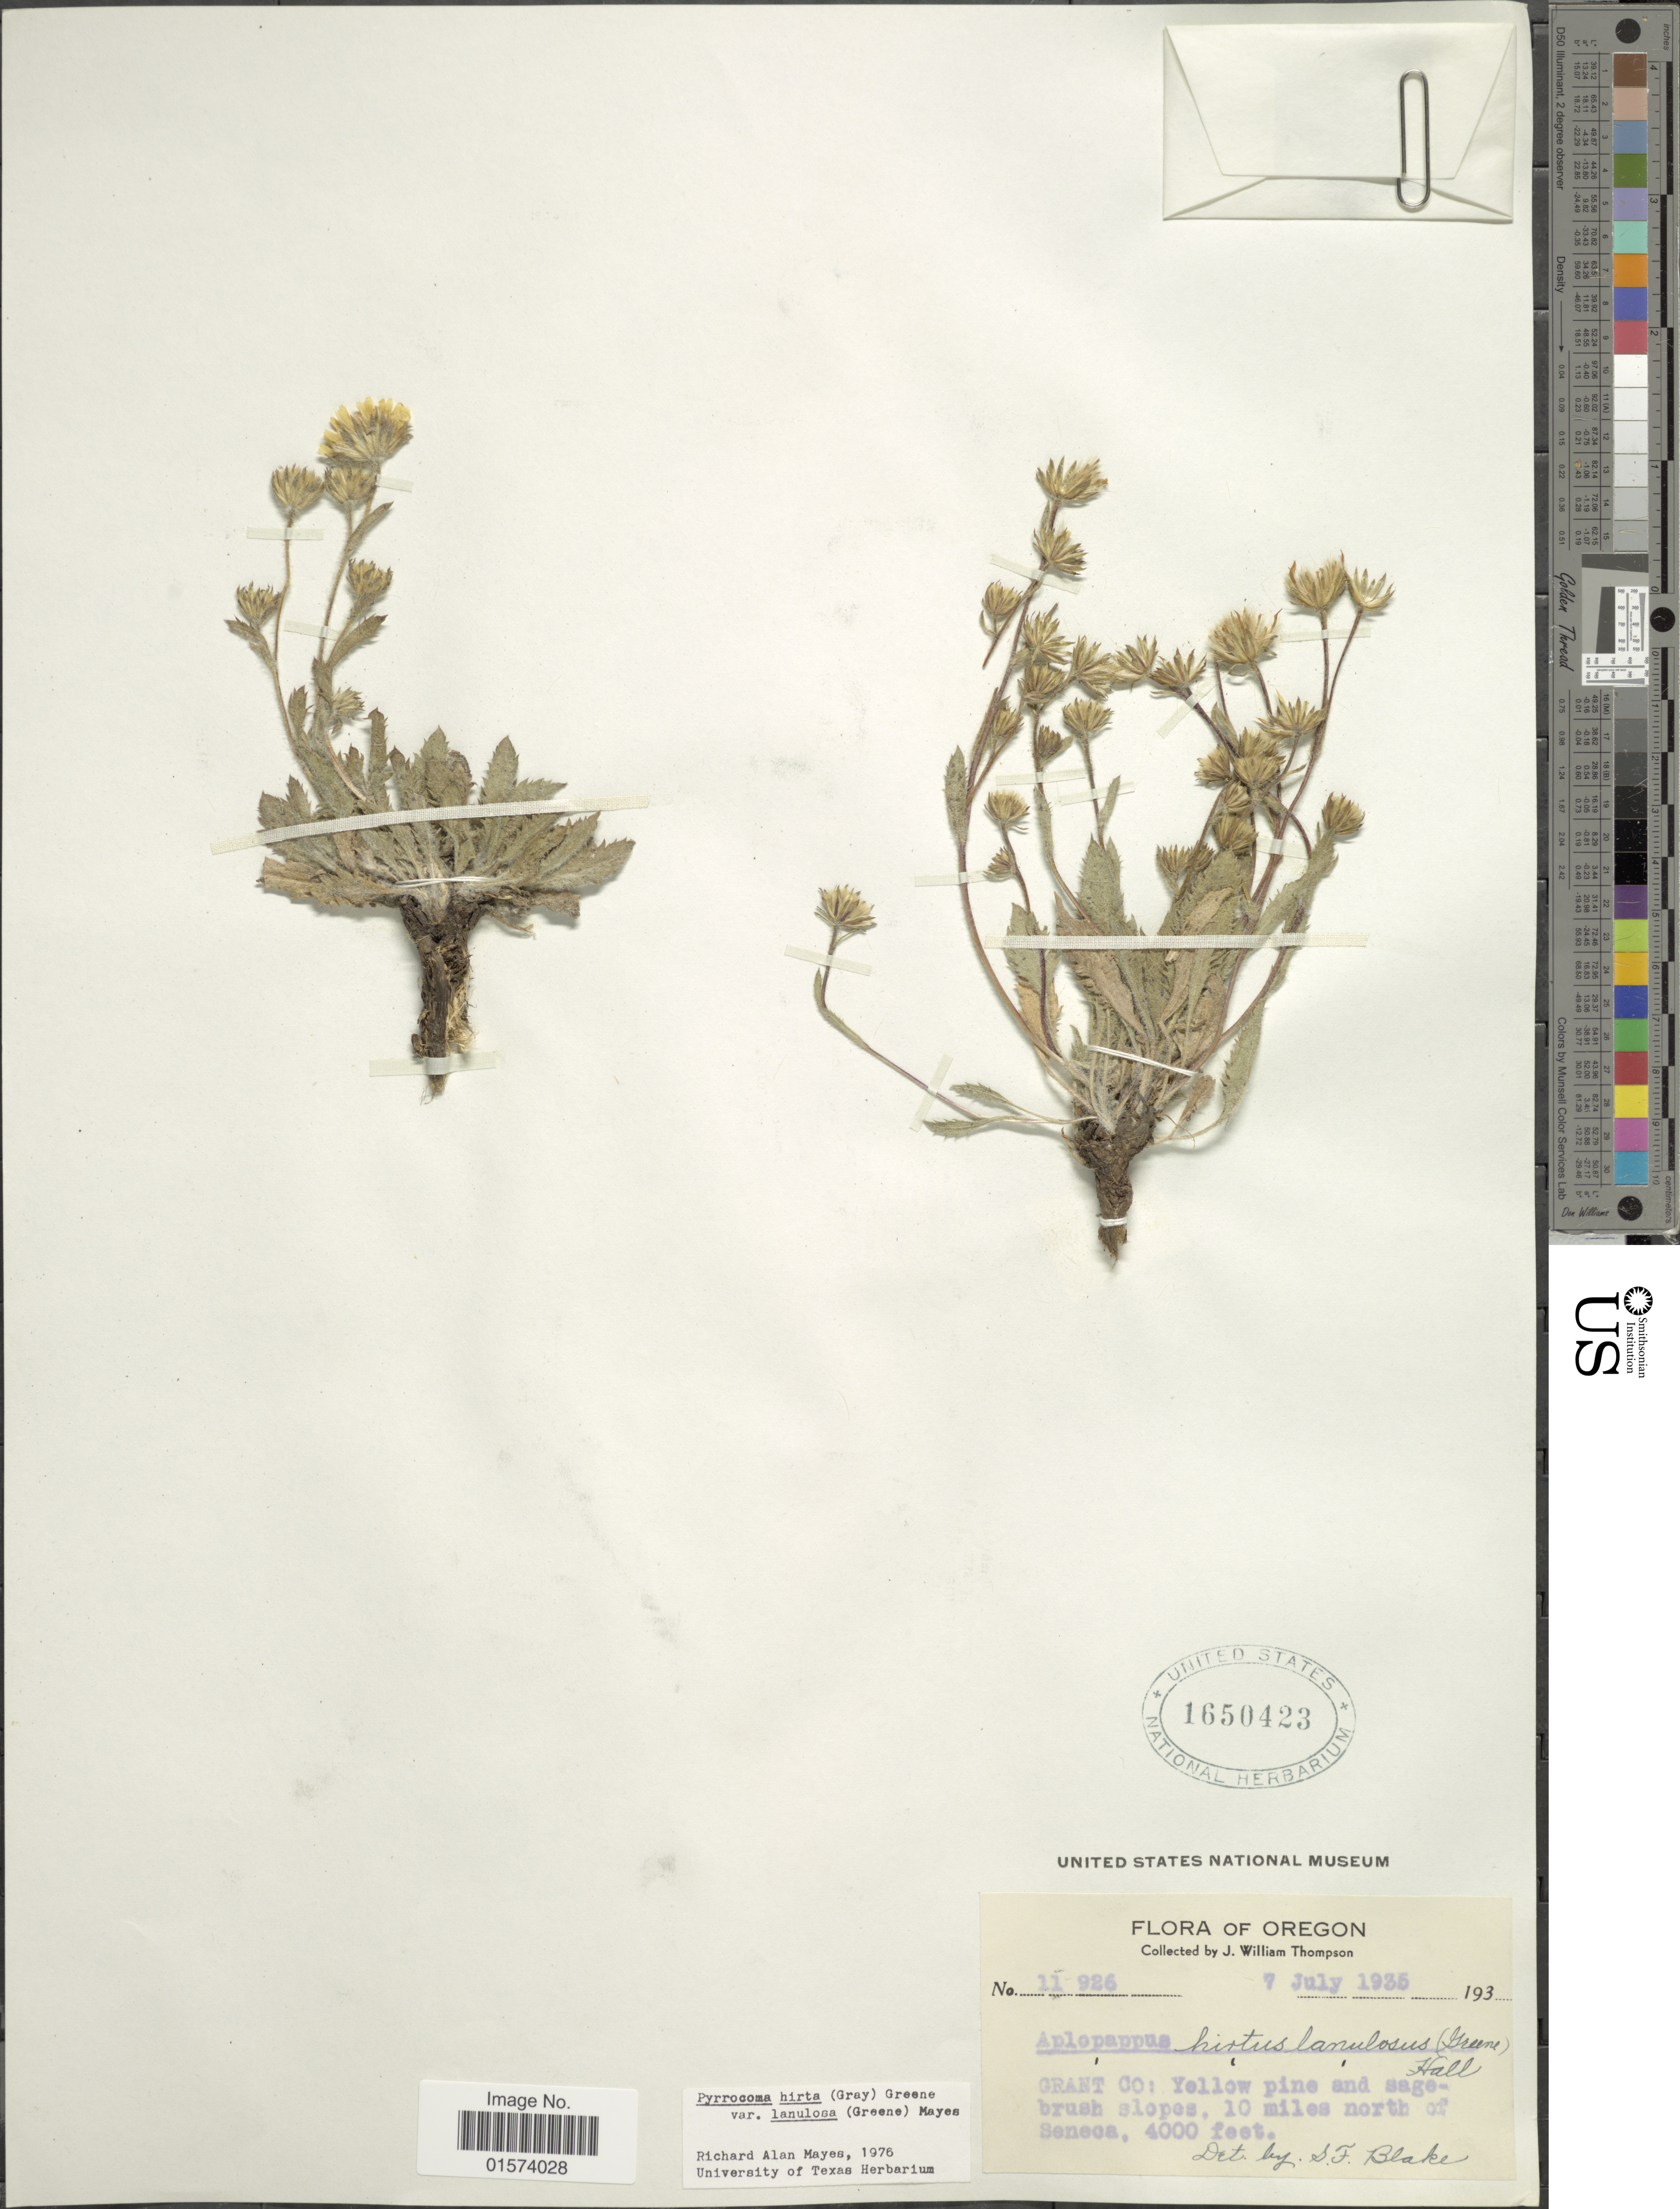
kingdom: Plantae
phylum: Tracheophyta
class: Magnoliopsida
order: Asterales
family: Asteraceae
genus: Pyrrocoma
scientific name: Pyrrocoma lanceolata var. lanceolata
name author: (Hook.) Greene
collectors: J. W. Thompson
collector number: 11926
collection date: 1936-07-07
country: United States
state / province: Oregon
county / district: Grant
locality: Grant Co: Yellow pine and sagebrush slopes, 10 miles north of Seneca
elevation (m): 1219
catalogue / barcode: US 1650423